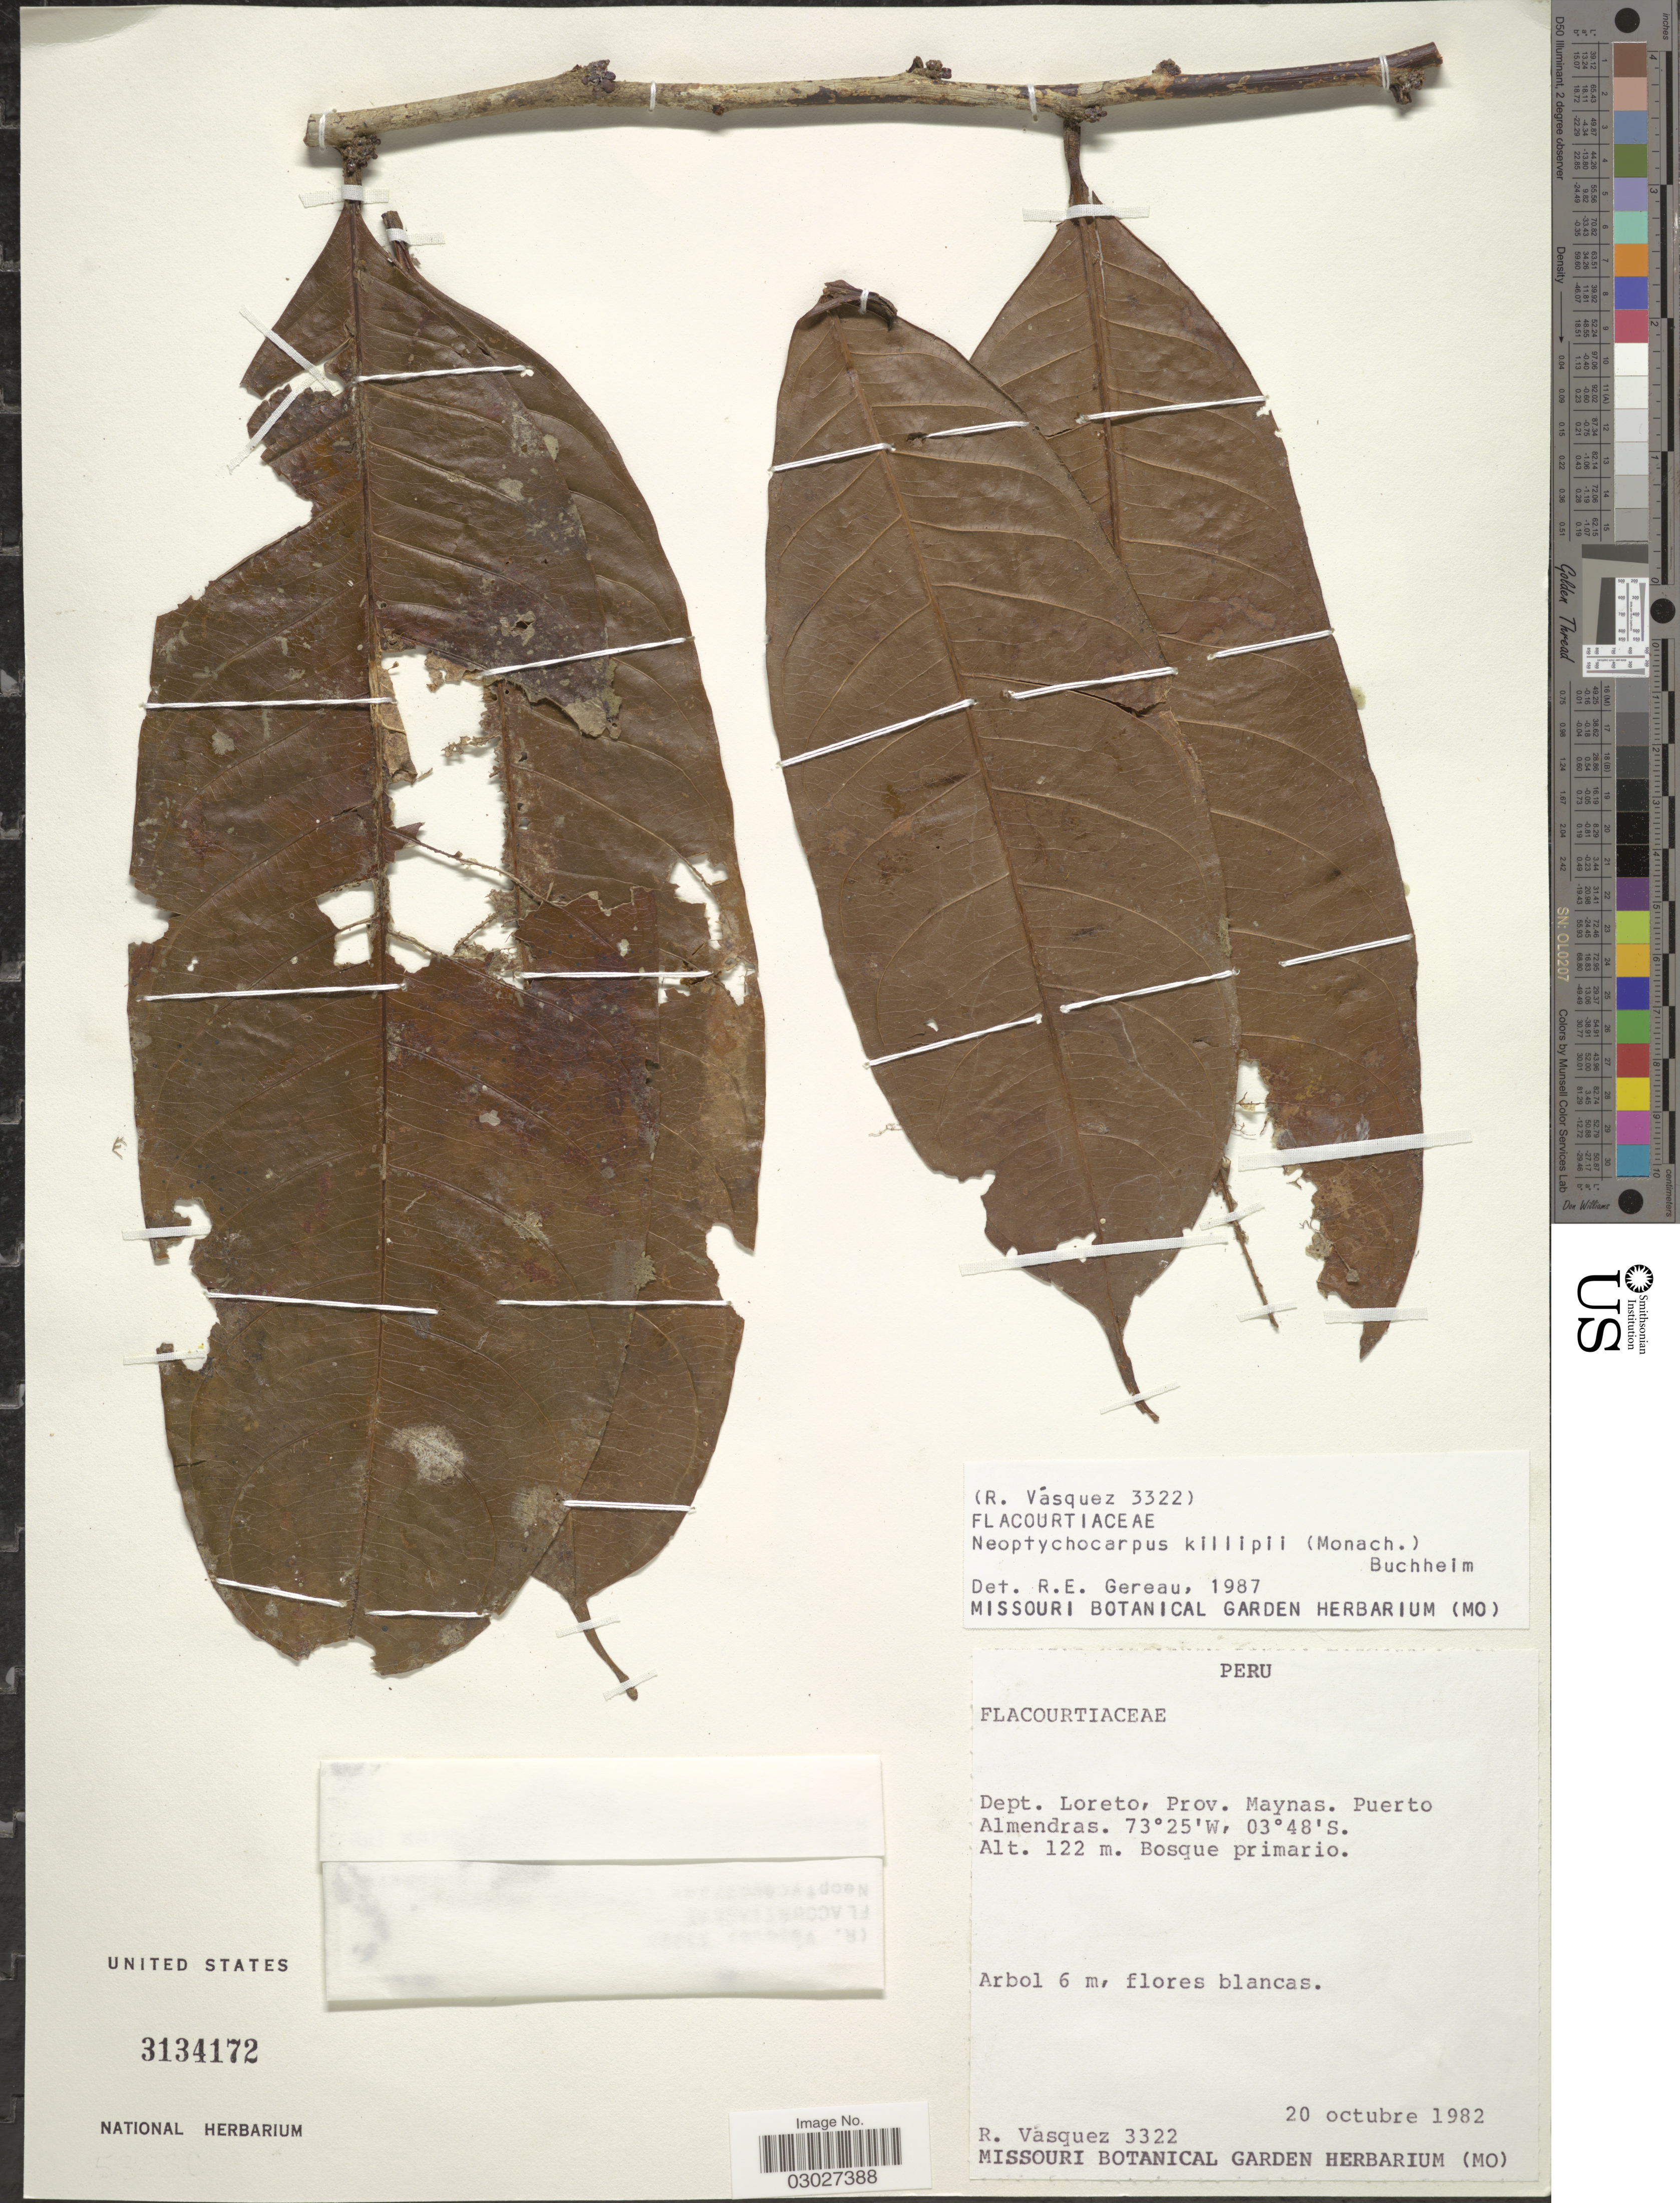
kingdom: Plantae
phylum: Tracheophyta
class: Magnoliopsida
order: Malpighiales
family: Salicaceae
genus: Casearia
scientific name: Casearia killipii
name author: (Monach.) Mestier et al.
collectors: R. Vasquez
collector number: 3322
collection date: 1982-10-20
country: Peru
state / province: Loreto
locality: Dept. Loreto, Prov. Maynas. Puerto Almendras.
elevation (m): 122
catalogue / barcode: US 3134172